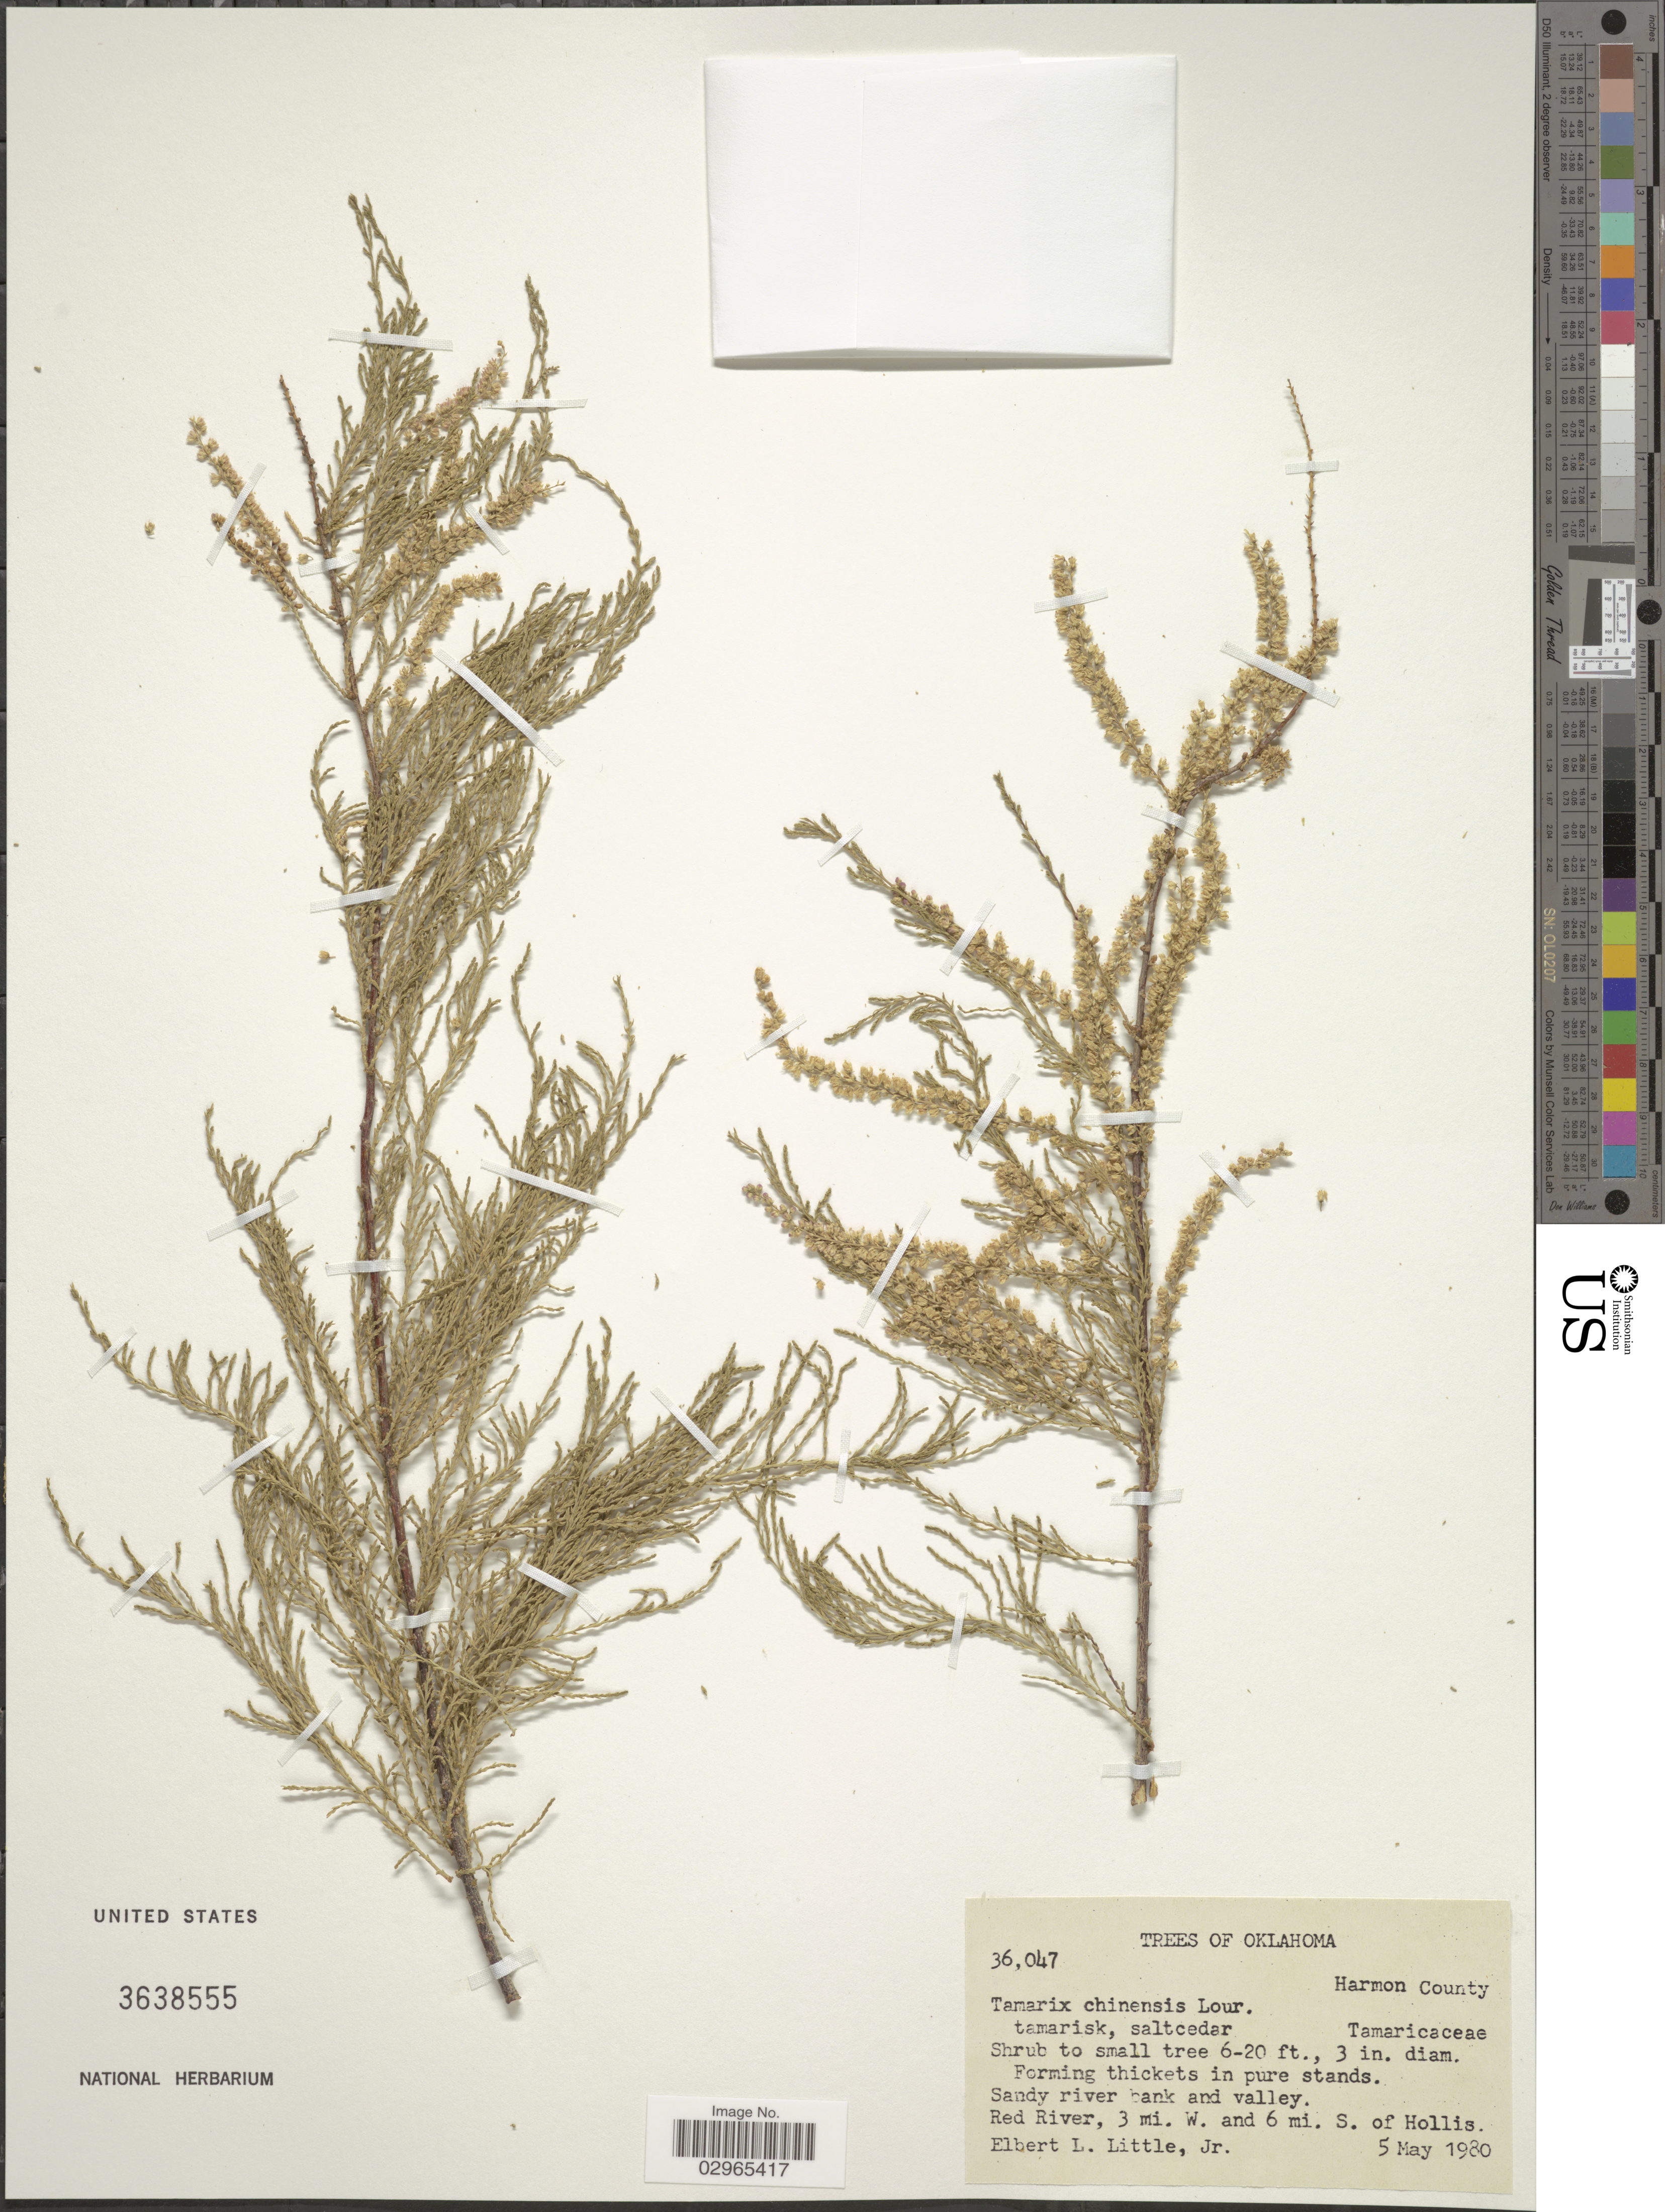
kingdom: Plantae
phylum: Tracheophyta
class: Magnoliopsida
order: Caryophyllales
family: Tamaricaceae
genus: Tamarix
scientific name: Tamarix chinensis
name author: Lour.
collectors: E. L. Little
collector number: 36047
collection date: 1980-05-05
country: United States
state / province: Oklahoma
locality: Harmon County. Red River, 3 mi. W. and 6 mi. S. of Hollis.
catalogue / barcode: US 3638555